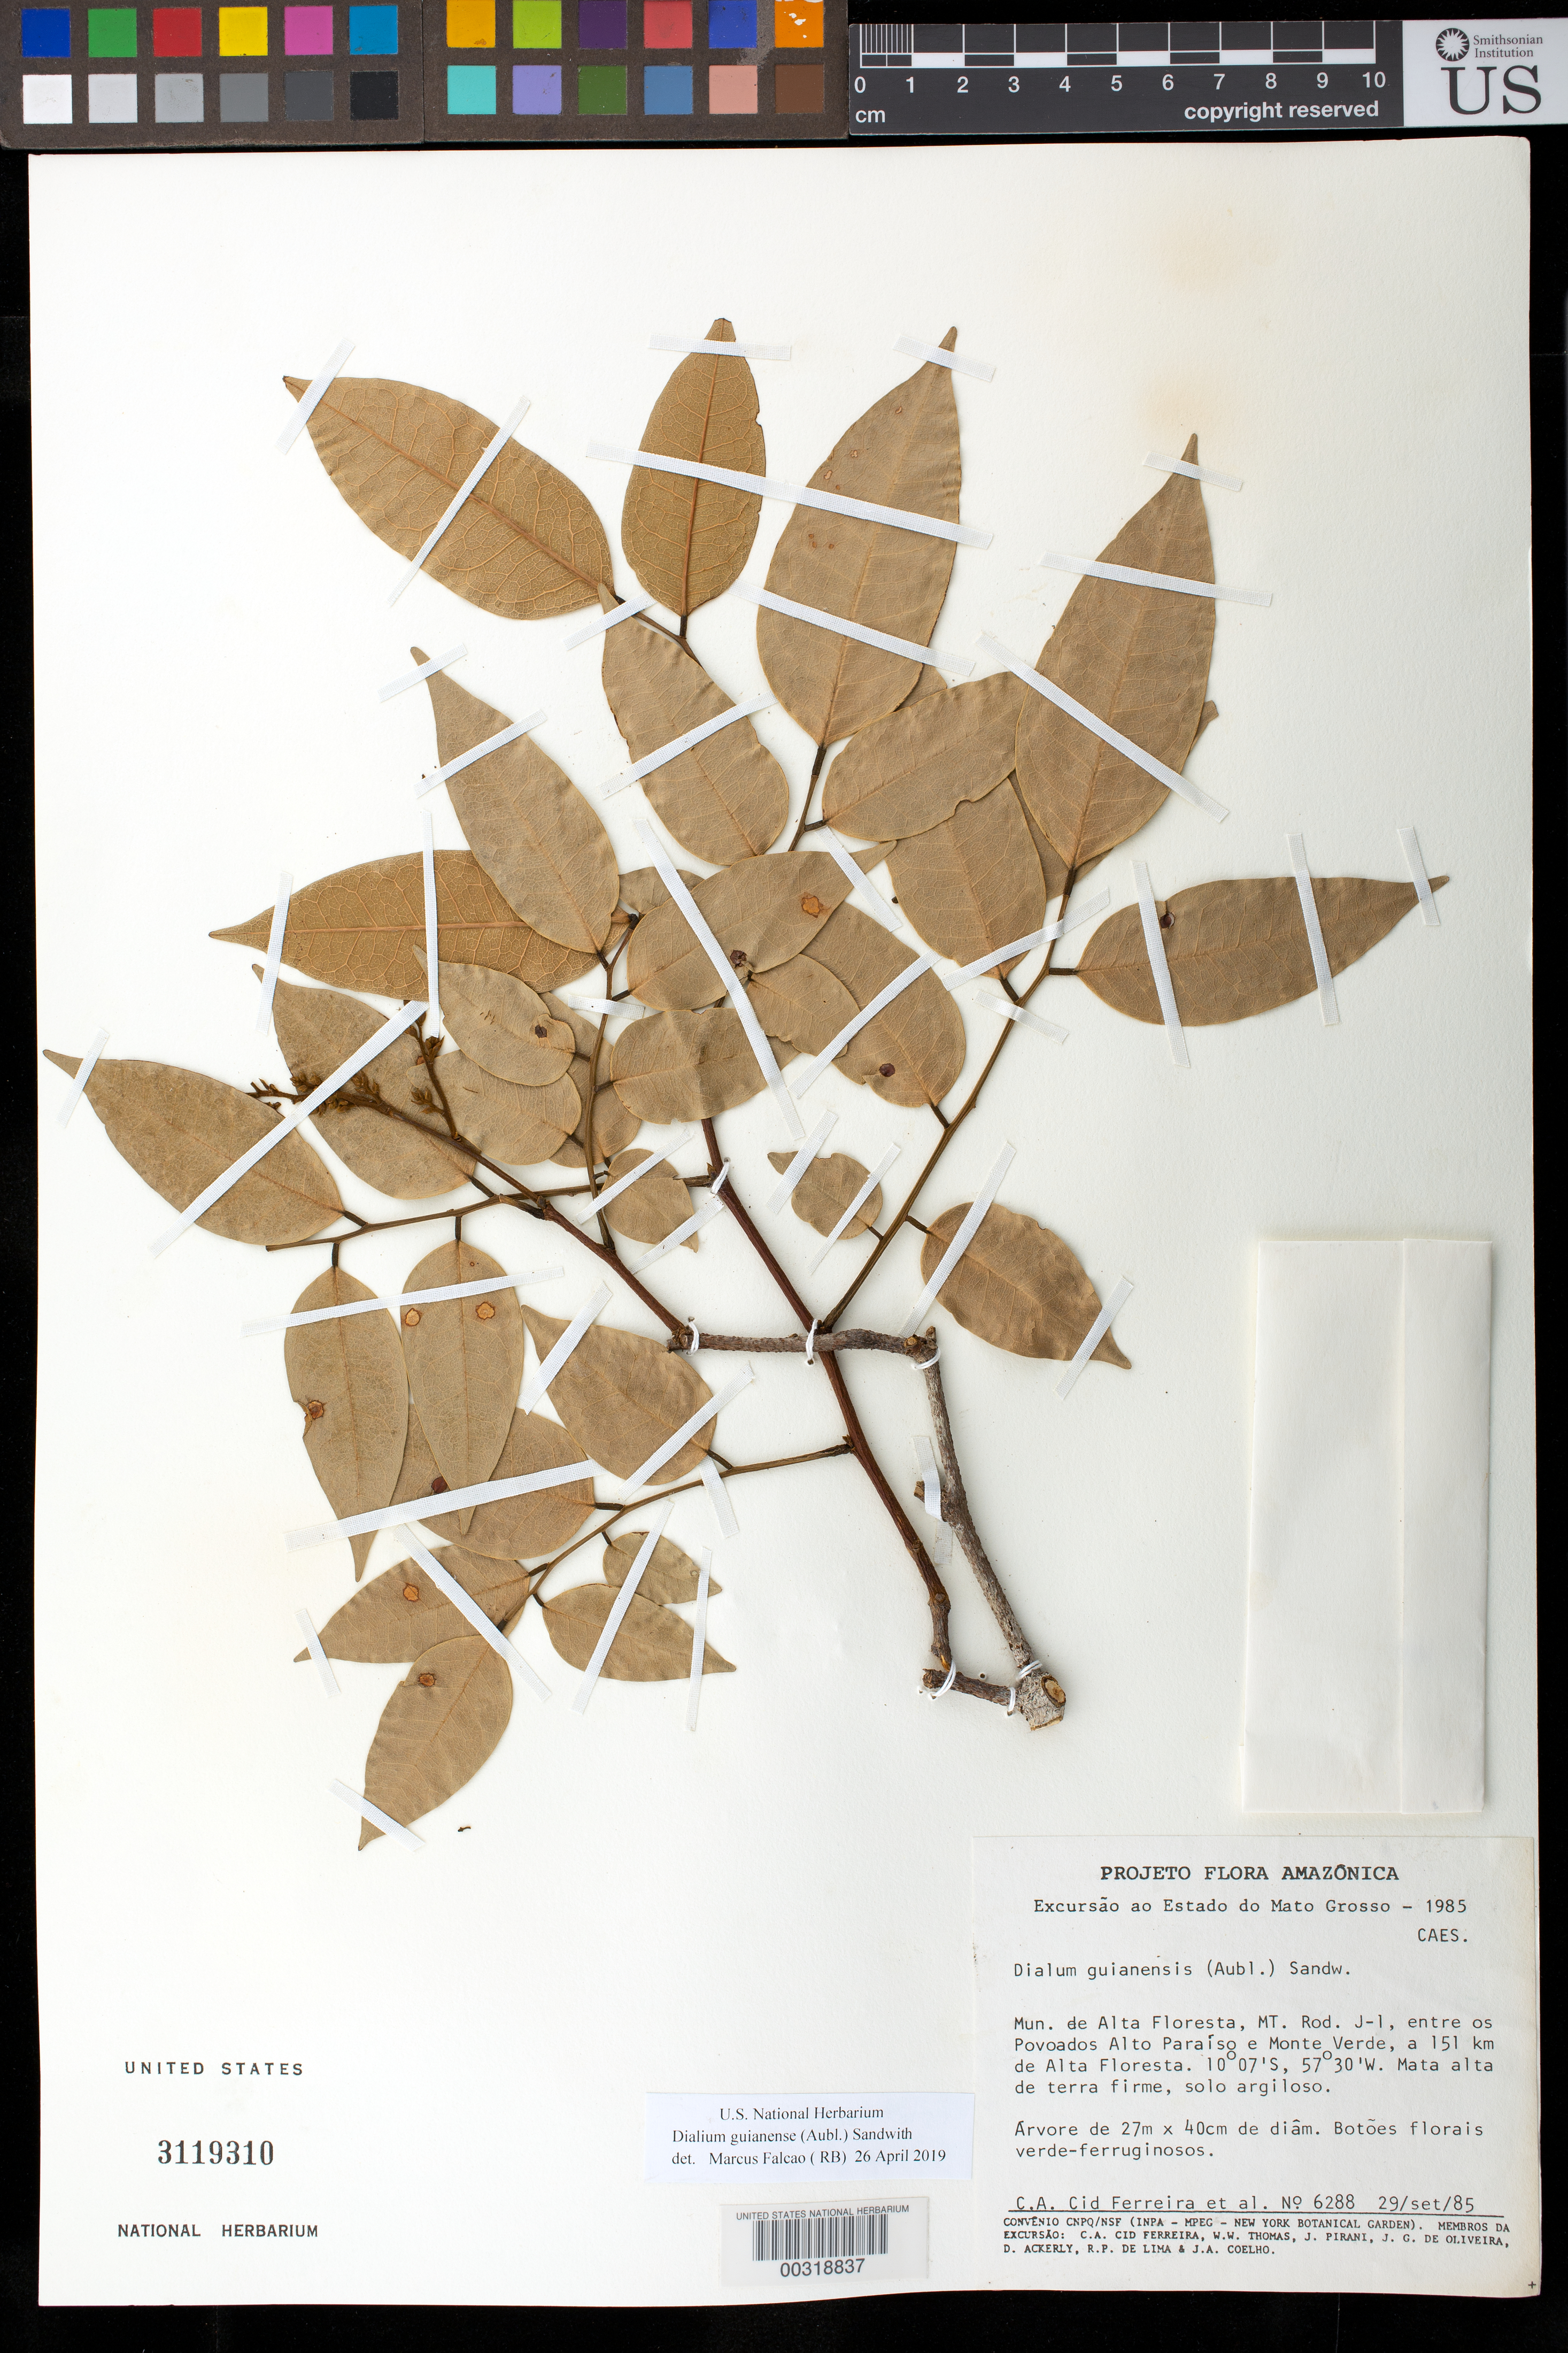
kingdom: Plantae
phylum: Tracheophyta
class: Magnoliopsida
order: Fabales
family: Fabaceae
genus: Dialium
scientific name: Dialium guianense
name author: (Aubl.) Sandwith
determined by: Falcão, Marcus J.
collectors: C. A. Cid Ferreira, W. W. Thomas, J. R. Pirani, J. G. Oliveira, D. Ackerley, R. P. Lima & J. A. Coelho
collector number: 6288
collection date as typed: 29 Sep 1985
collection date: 1985-09-29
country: Brazil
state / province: Mato Grosso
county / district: Alta Floresta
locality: Mt. rod. j-1, between povoados alto paraiso and monte verde, 151 km from alta floresta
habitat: Tall forest on terra firma; clay soil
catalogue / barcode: US 3119310